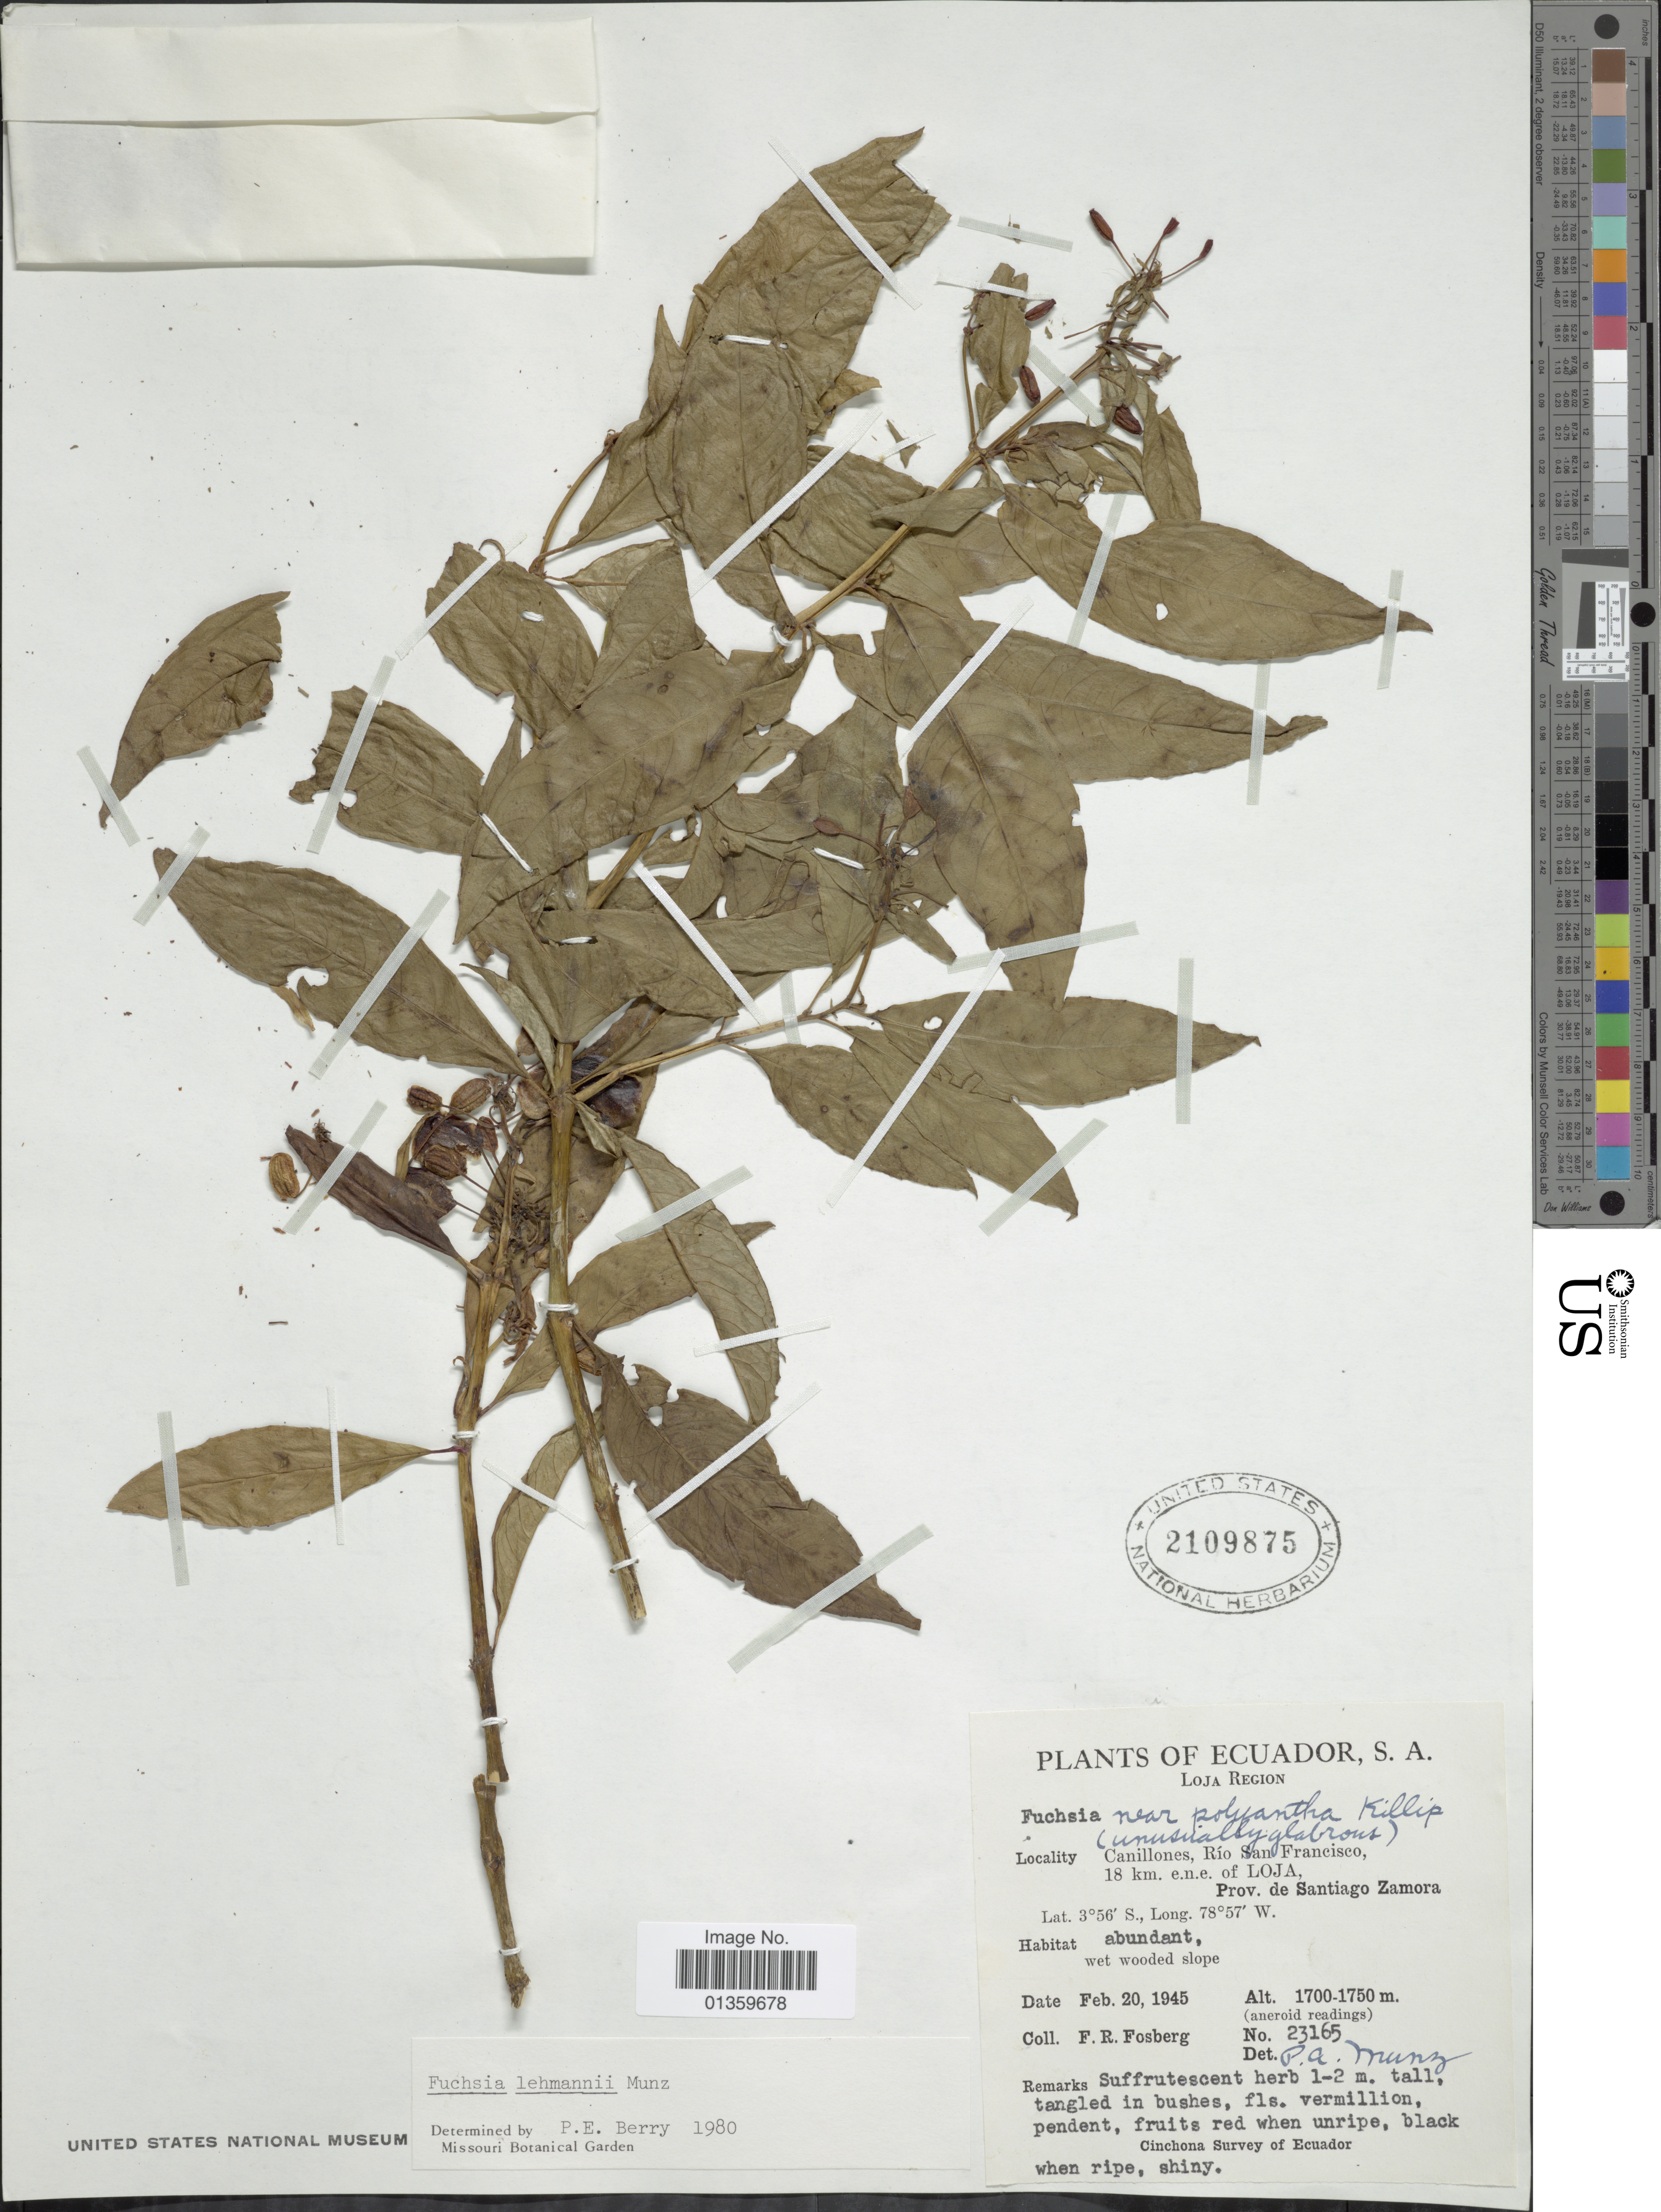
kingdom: Plantae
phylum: Tracheophyta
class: Magnoliopsida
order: Myrtales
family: Onagraceae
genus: Fuchsia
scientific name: Fuchsia lehmannii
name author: Munz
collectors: F. R. Fosberg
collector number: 23165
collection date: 1945-02-20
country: Ecuador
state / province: Loja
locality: Canillones, Río San Francisco, 18 km. e.n.e. of Loja, Prov. de Santiago Zamora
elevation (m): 1700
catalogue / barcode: US 2109875